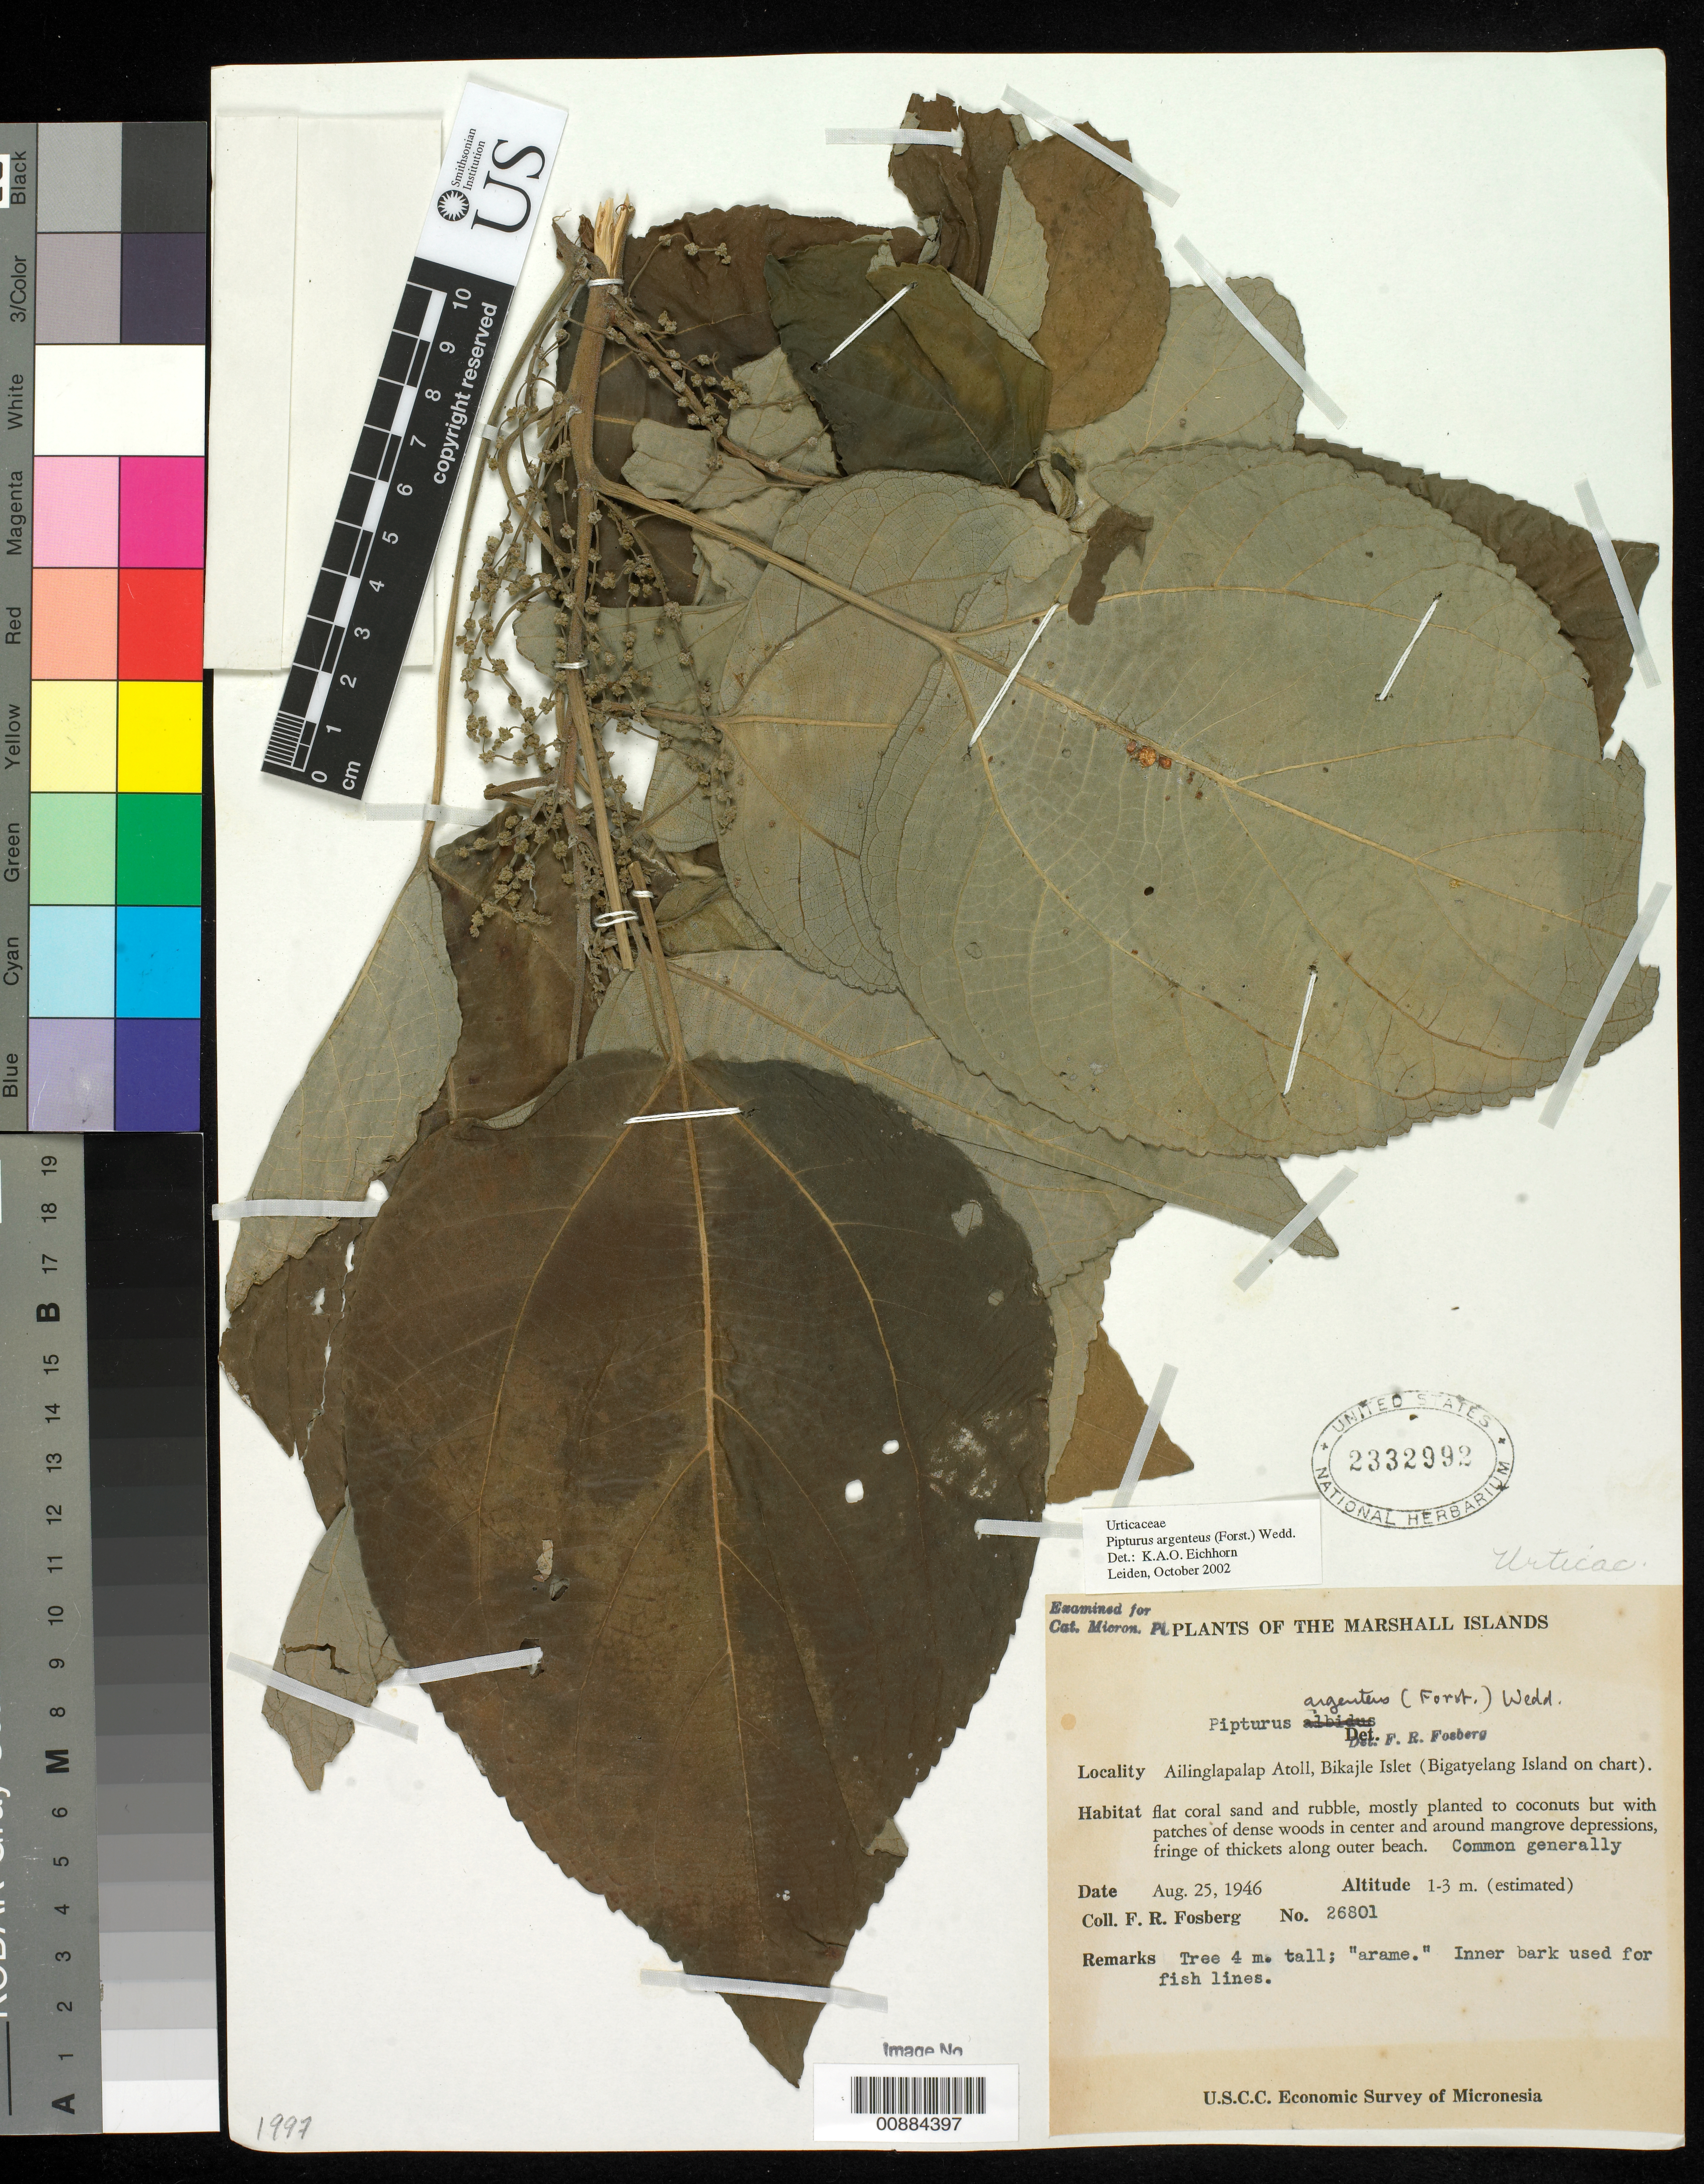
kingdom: Plantae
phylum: Tracheophyta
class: Magnoliopsida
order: Rosales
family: Urticaceae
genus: Pipturus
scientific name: Pipturus argenteus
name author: (G. Forst.) Wedd.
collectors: F. R. Fosberg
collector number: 26801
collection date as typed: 25 Aug 1946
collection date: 1946-08-25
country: Marshall Islands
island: Ailinglaplap [Ailinglapalap] Atoll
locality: Bikajle Islet (Bigatyelang Island on chart)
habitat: flat coral sand and rubble, mostly planted to coconuts but with patches of dense woods in center and around mangrove depressions, fringe of thickets along outer beach.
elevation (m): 1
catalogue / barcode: US 2332992